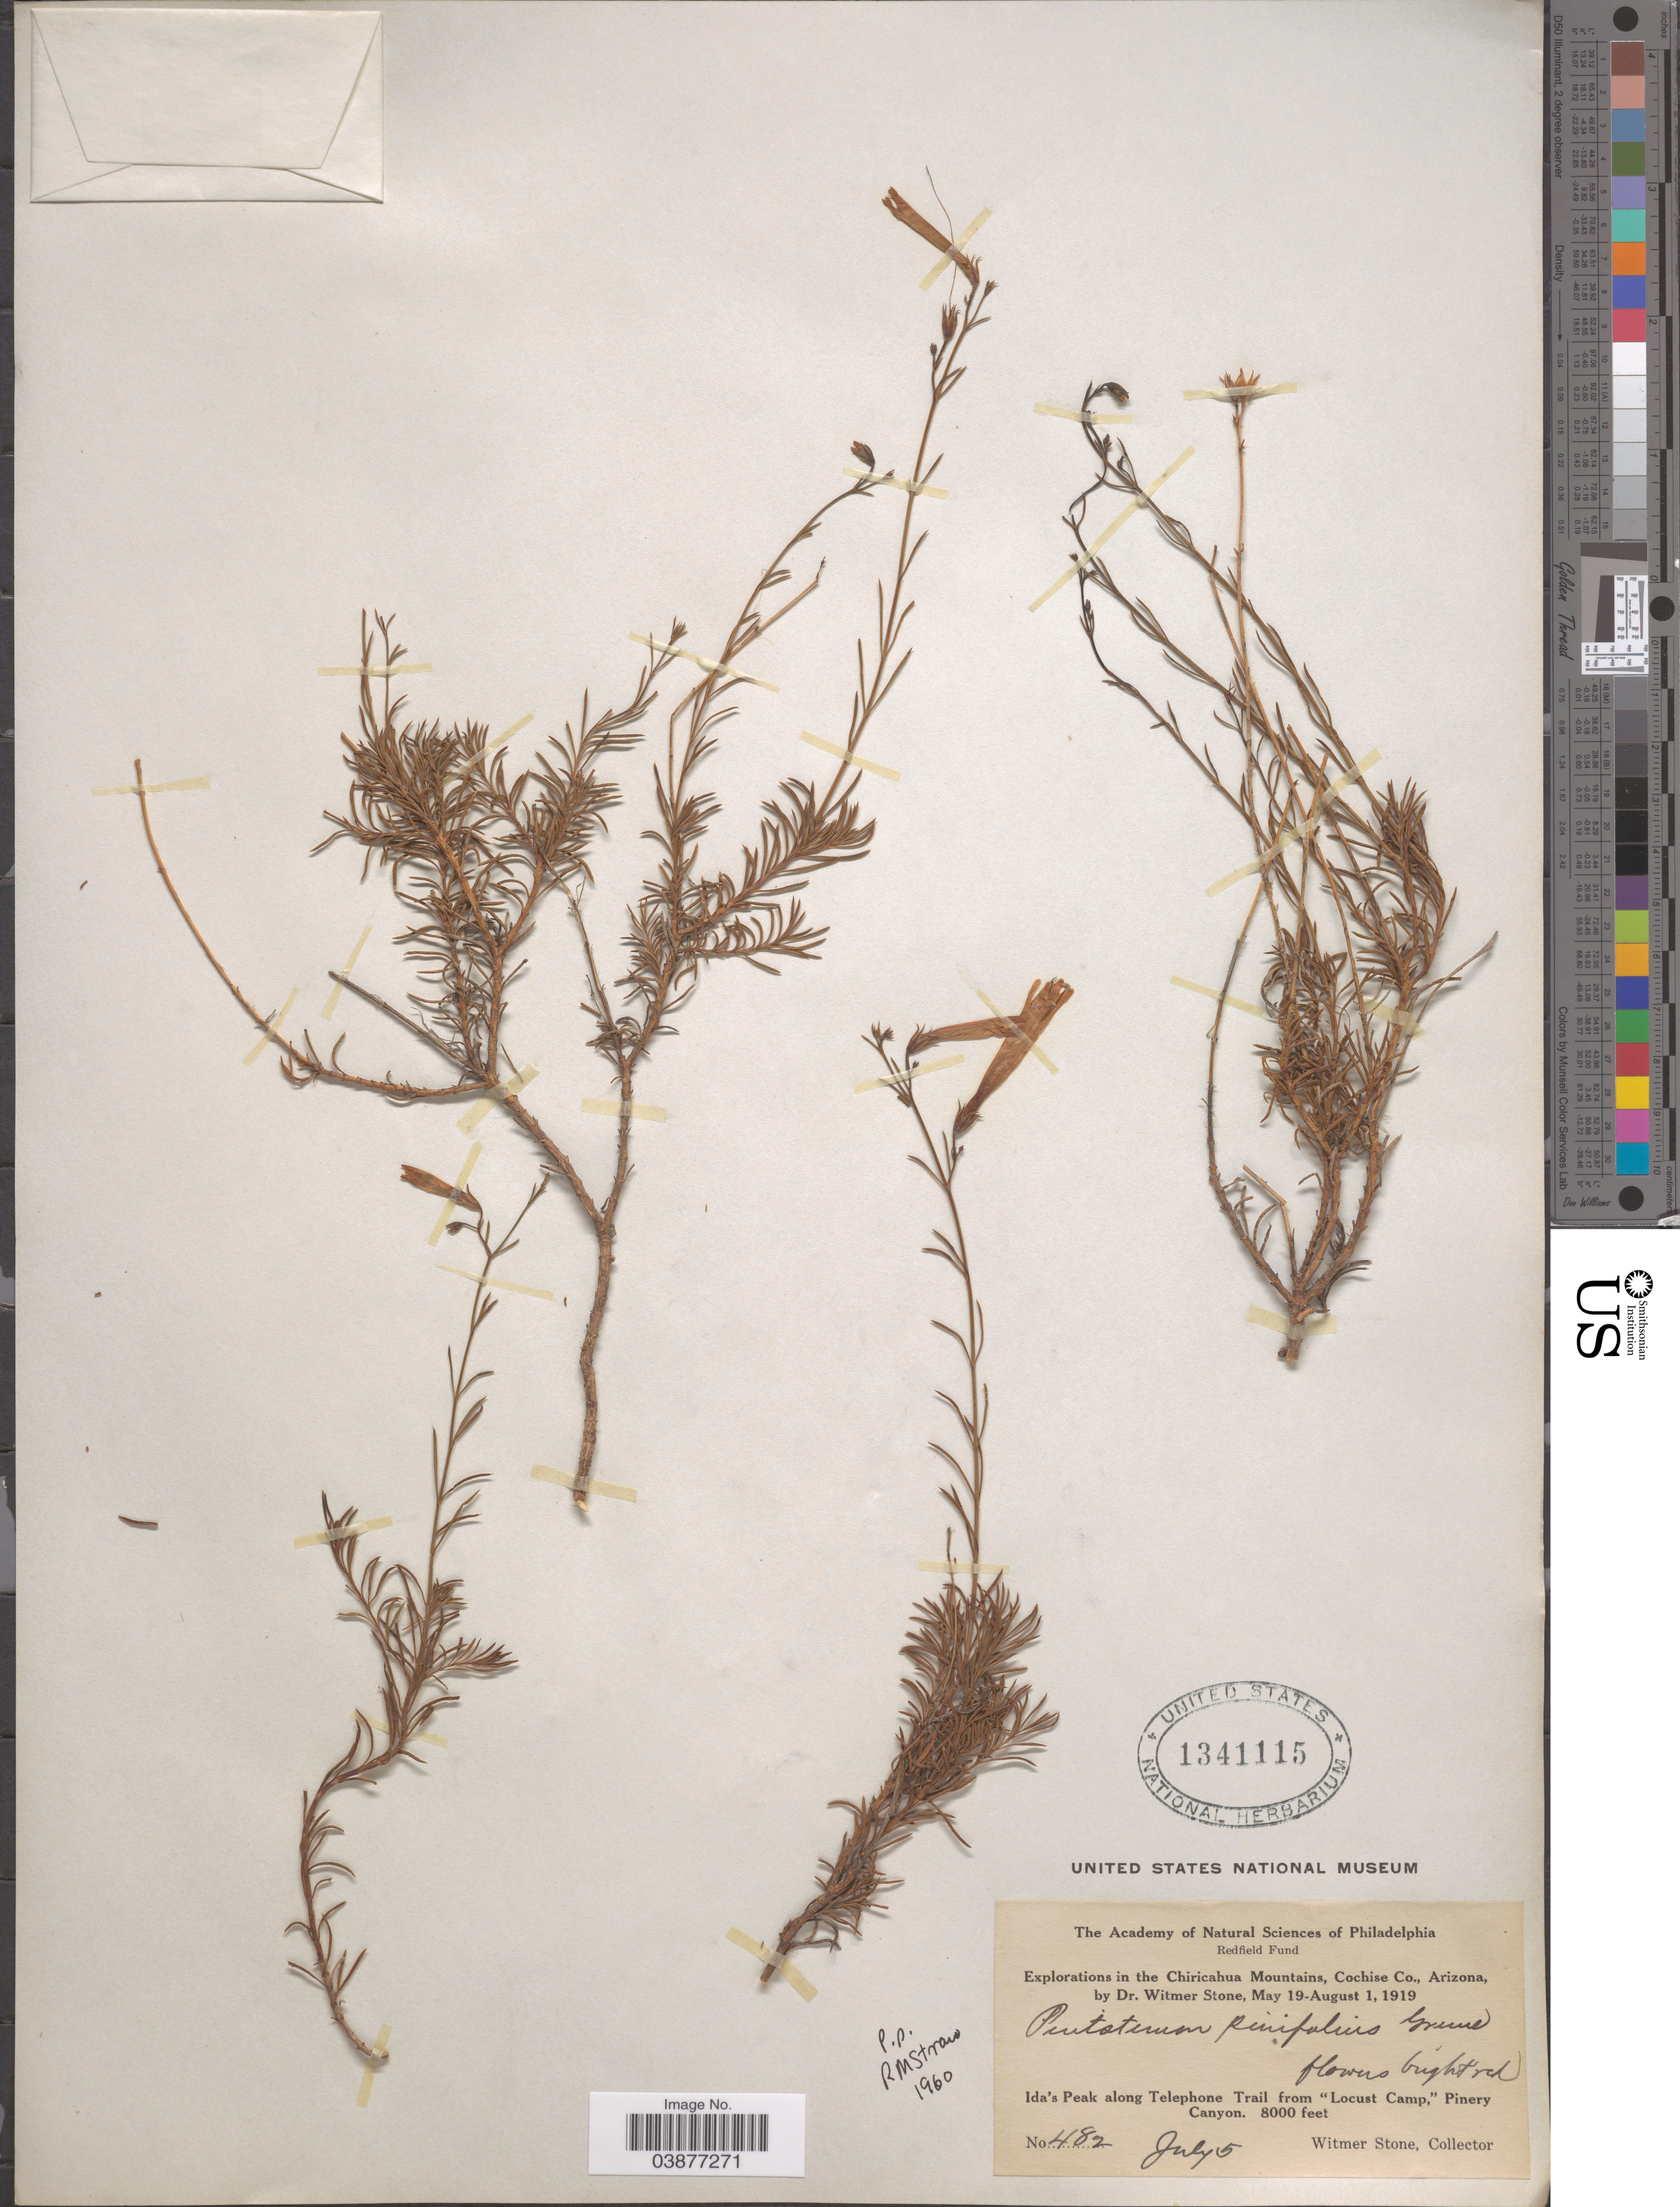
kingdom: Plantae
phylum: Tracheophyta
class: Magnoliopsida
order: Lamiales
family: Plantaginaceae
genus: Penstemon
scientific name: Penstemon pinifolius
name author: Greene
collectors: W. Stone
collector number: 482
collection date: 1919-07-05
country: United States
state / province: Arizona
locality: Chiricahua Mountains, Cochise Co. Ida's Peak along Telephone Trail from "Locust Camp," Pinery Canyon.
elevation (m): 2438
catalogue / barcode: US 1341115